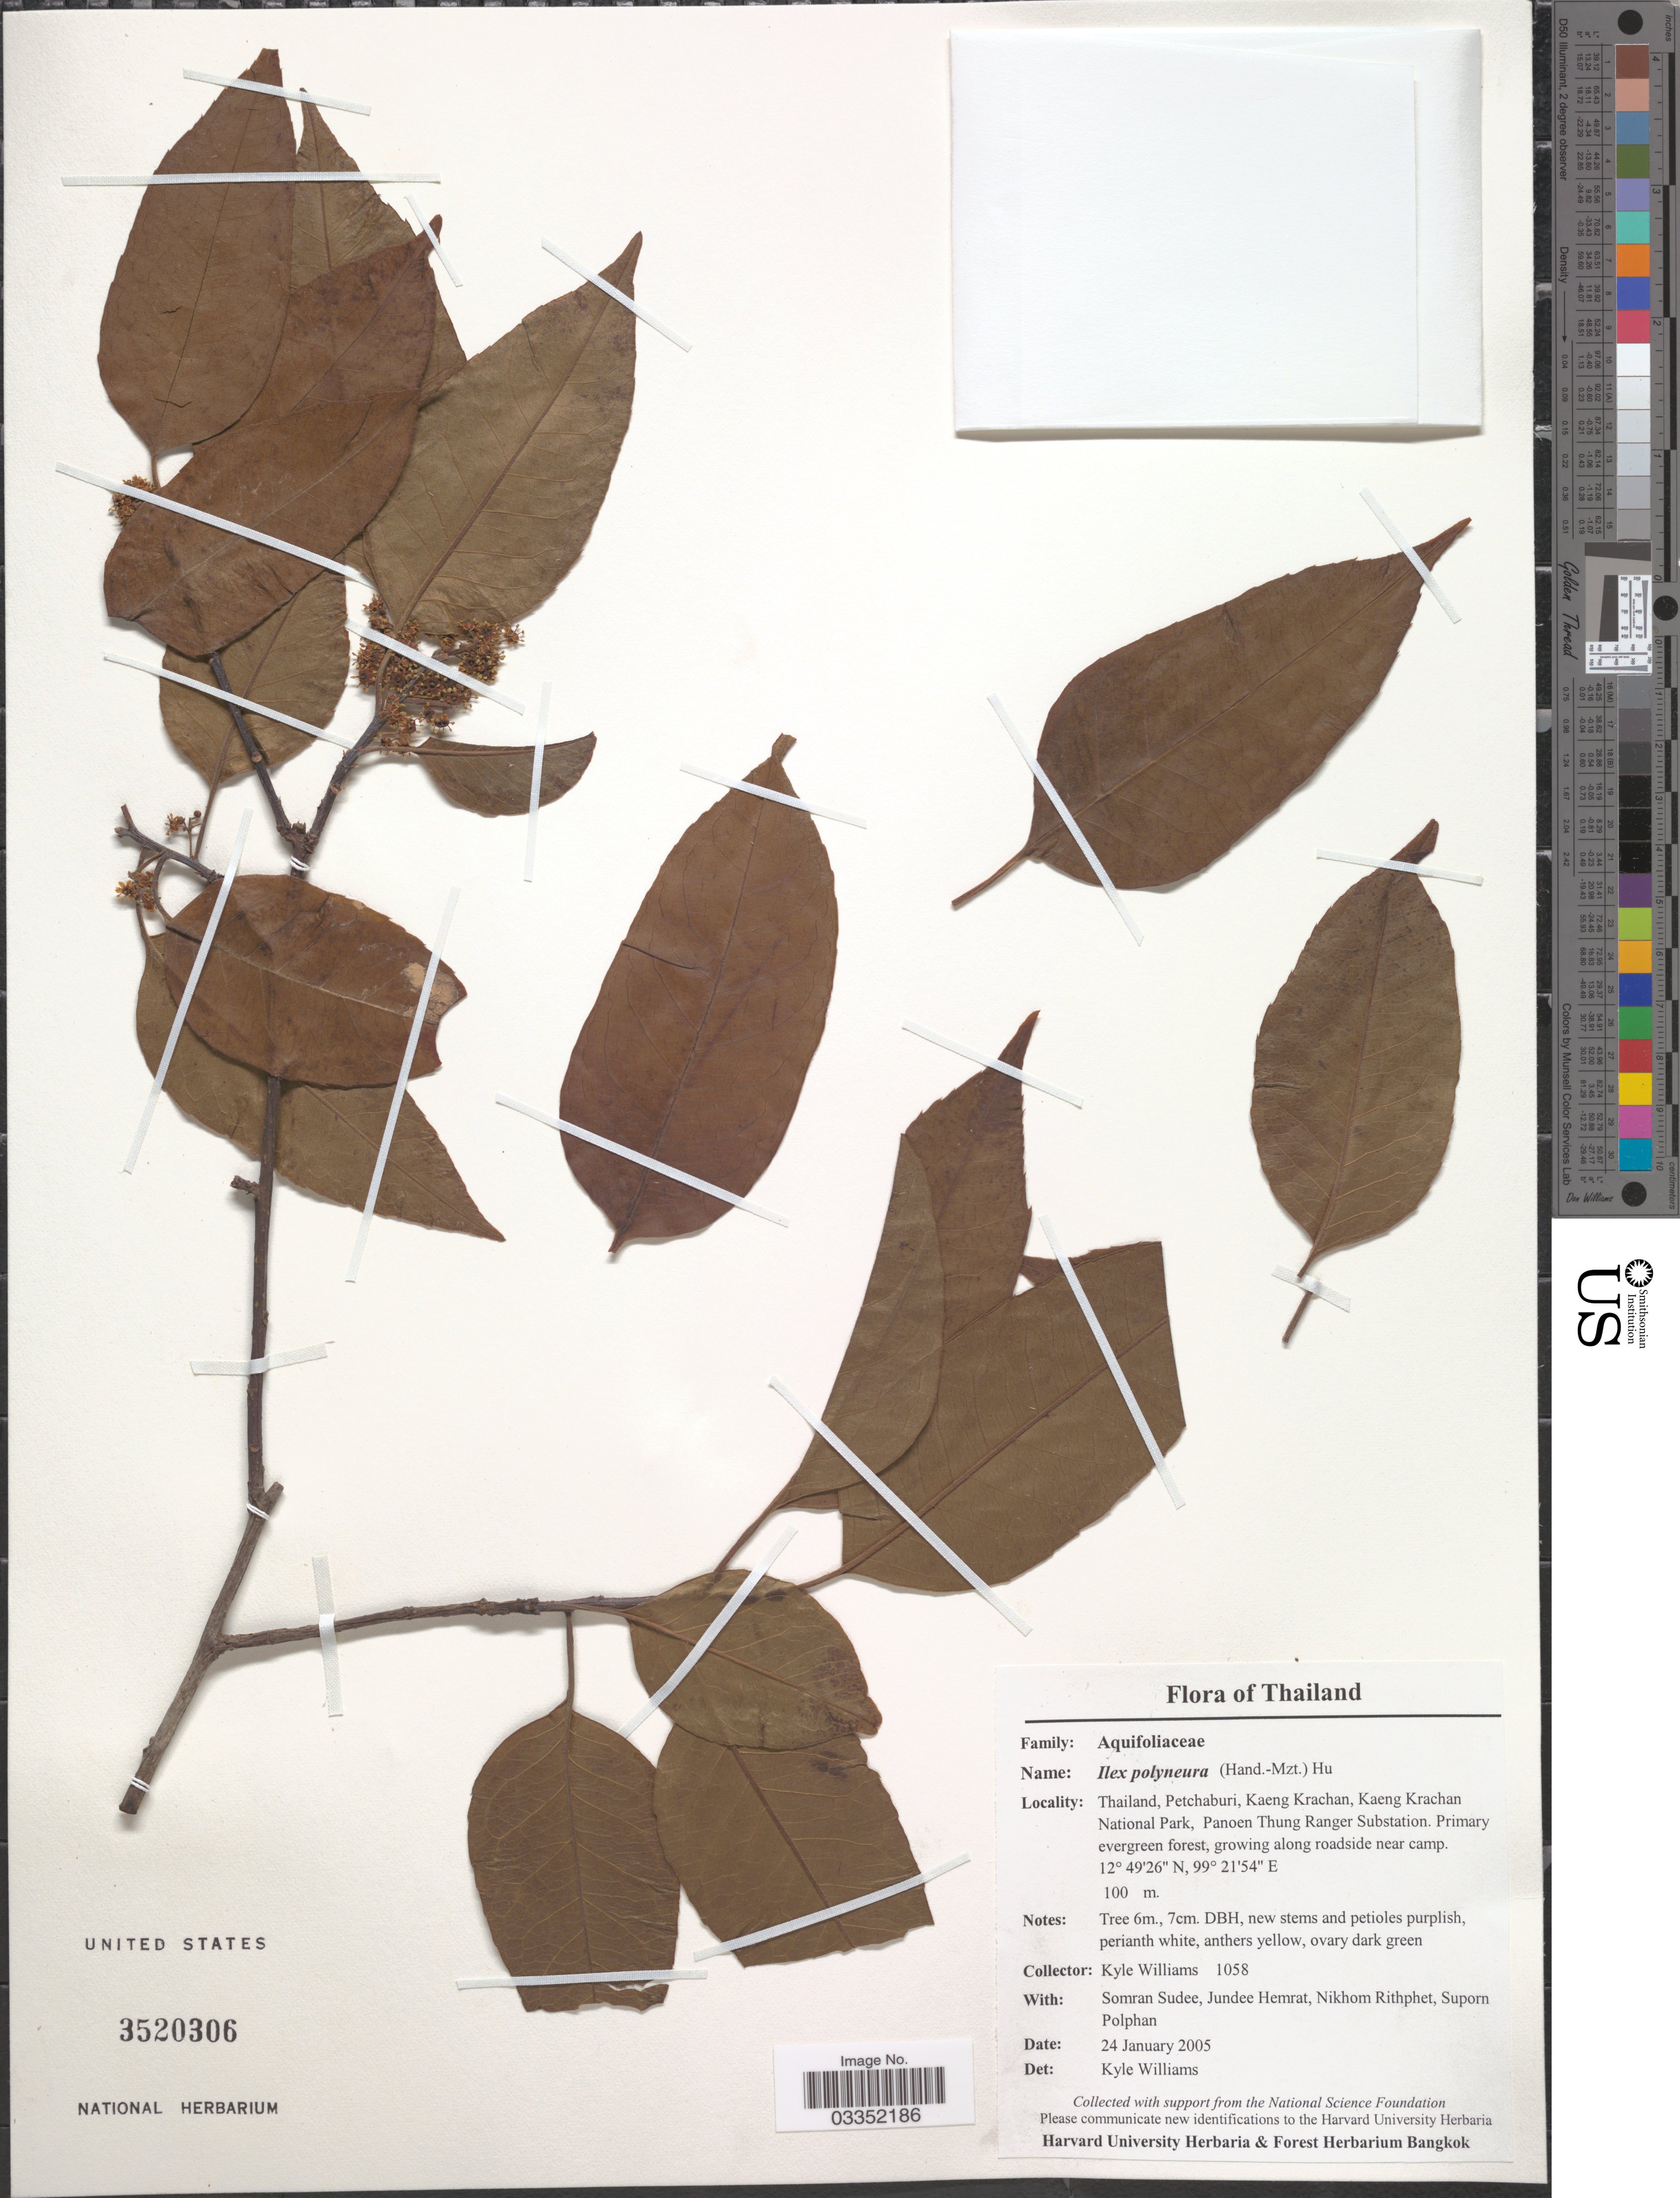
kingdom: Plantae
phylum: Tracheophyta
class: Magnoliopsida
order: Aquifoliales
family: Aquifoliaceae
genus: Ilex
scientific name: Ilex polyneura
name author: (Hand.-Mazz.) S.Y. Hu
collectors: K. J. Williams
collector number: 1058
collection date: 2005-01-24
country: Thailand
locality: Petchaburi, Kaeng Krachan, Kaeng Krachan National Park, Panoen Thung Ranger Substation.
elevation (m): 100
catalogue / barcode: US 3520306